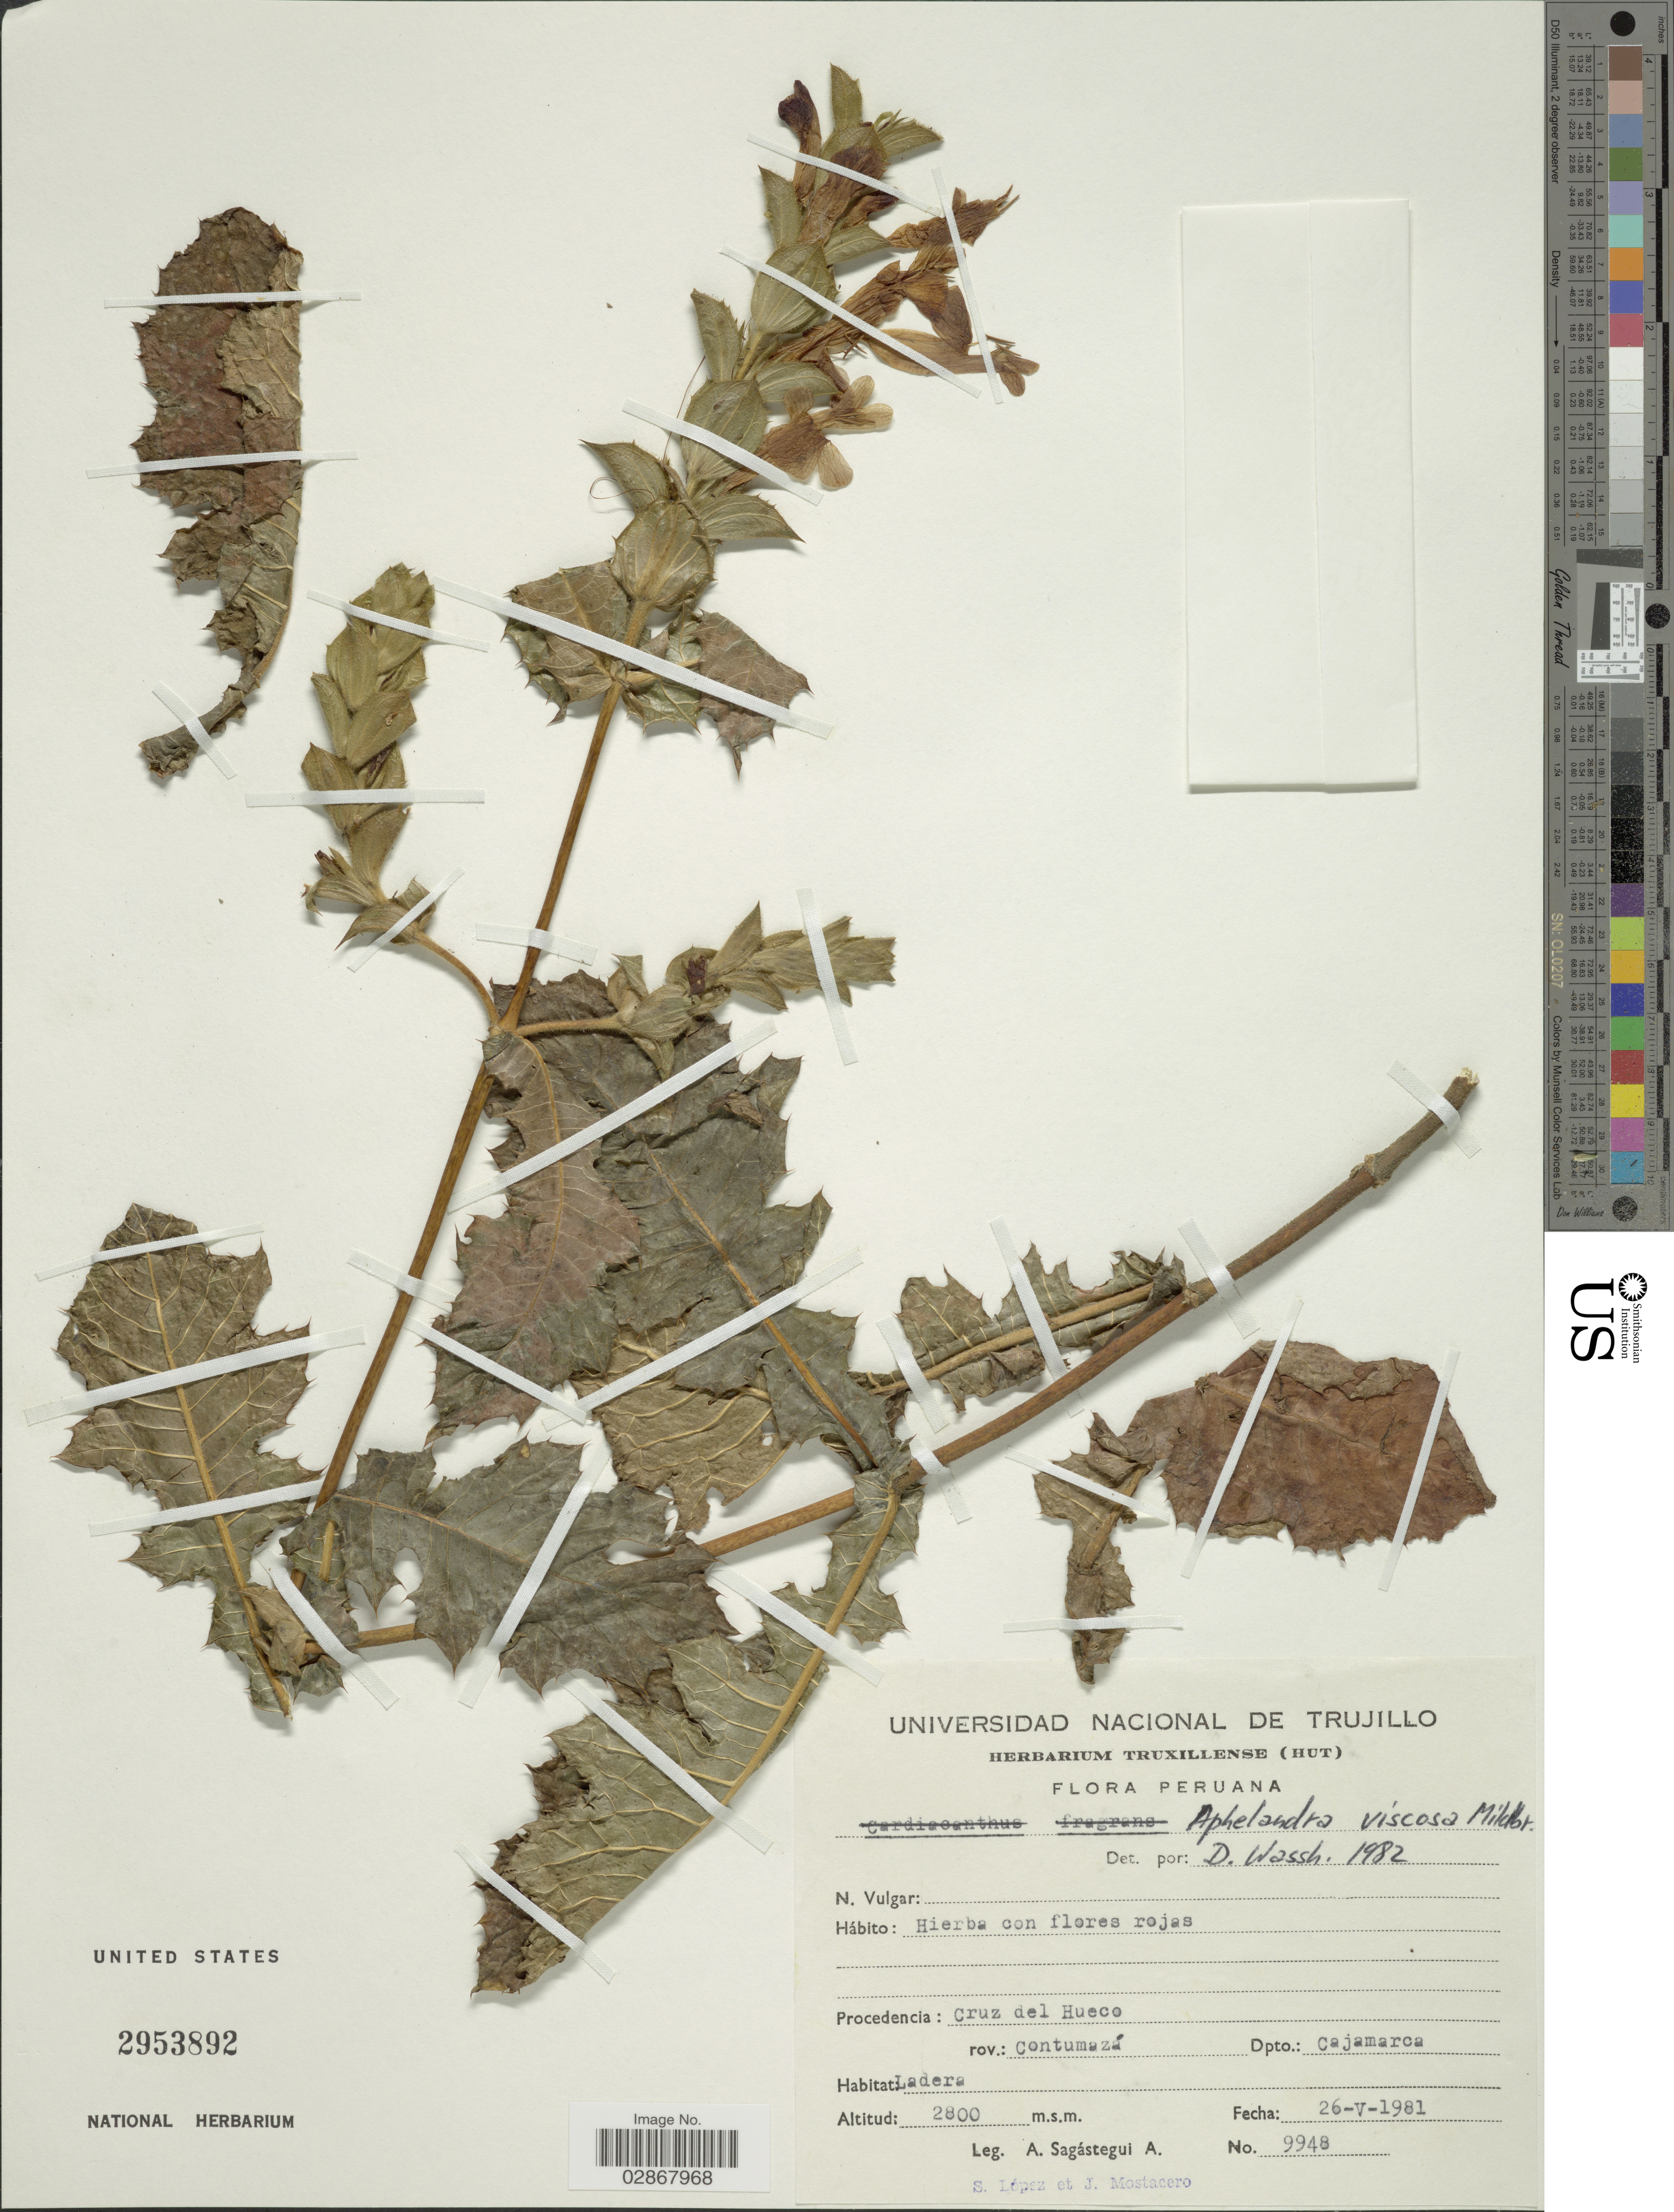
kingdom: Plantae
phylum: Tracheophyta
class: Magnoliopsida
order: Lamiales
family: Acanthaceae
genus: Aphelandra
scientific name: Aphelandra viscosa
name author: Mildbr.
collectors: A. Sagástegui A., S. Lopez & J. Mostacero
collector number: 9948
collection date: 1981-05-26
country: Peru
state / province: Cajamarca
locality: Procedencia: Cruz del Hueco. rov.: Contumazá. Dpto.: Cajamarca.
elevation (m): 2800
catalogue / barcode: US 2953892